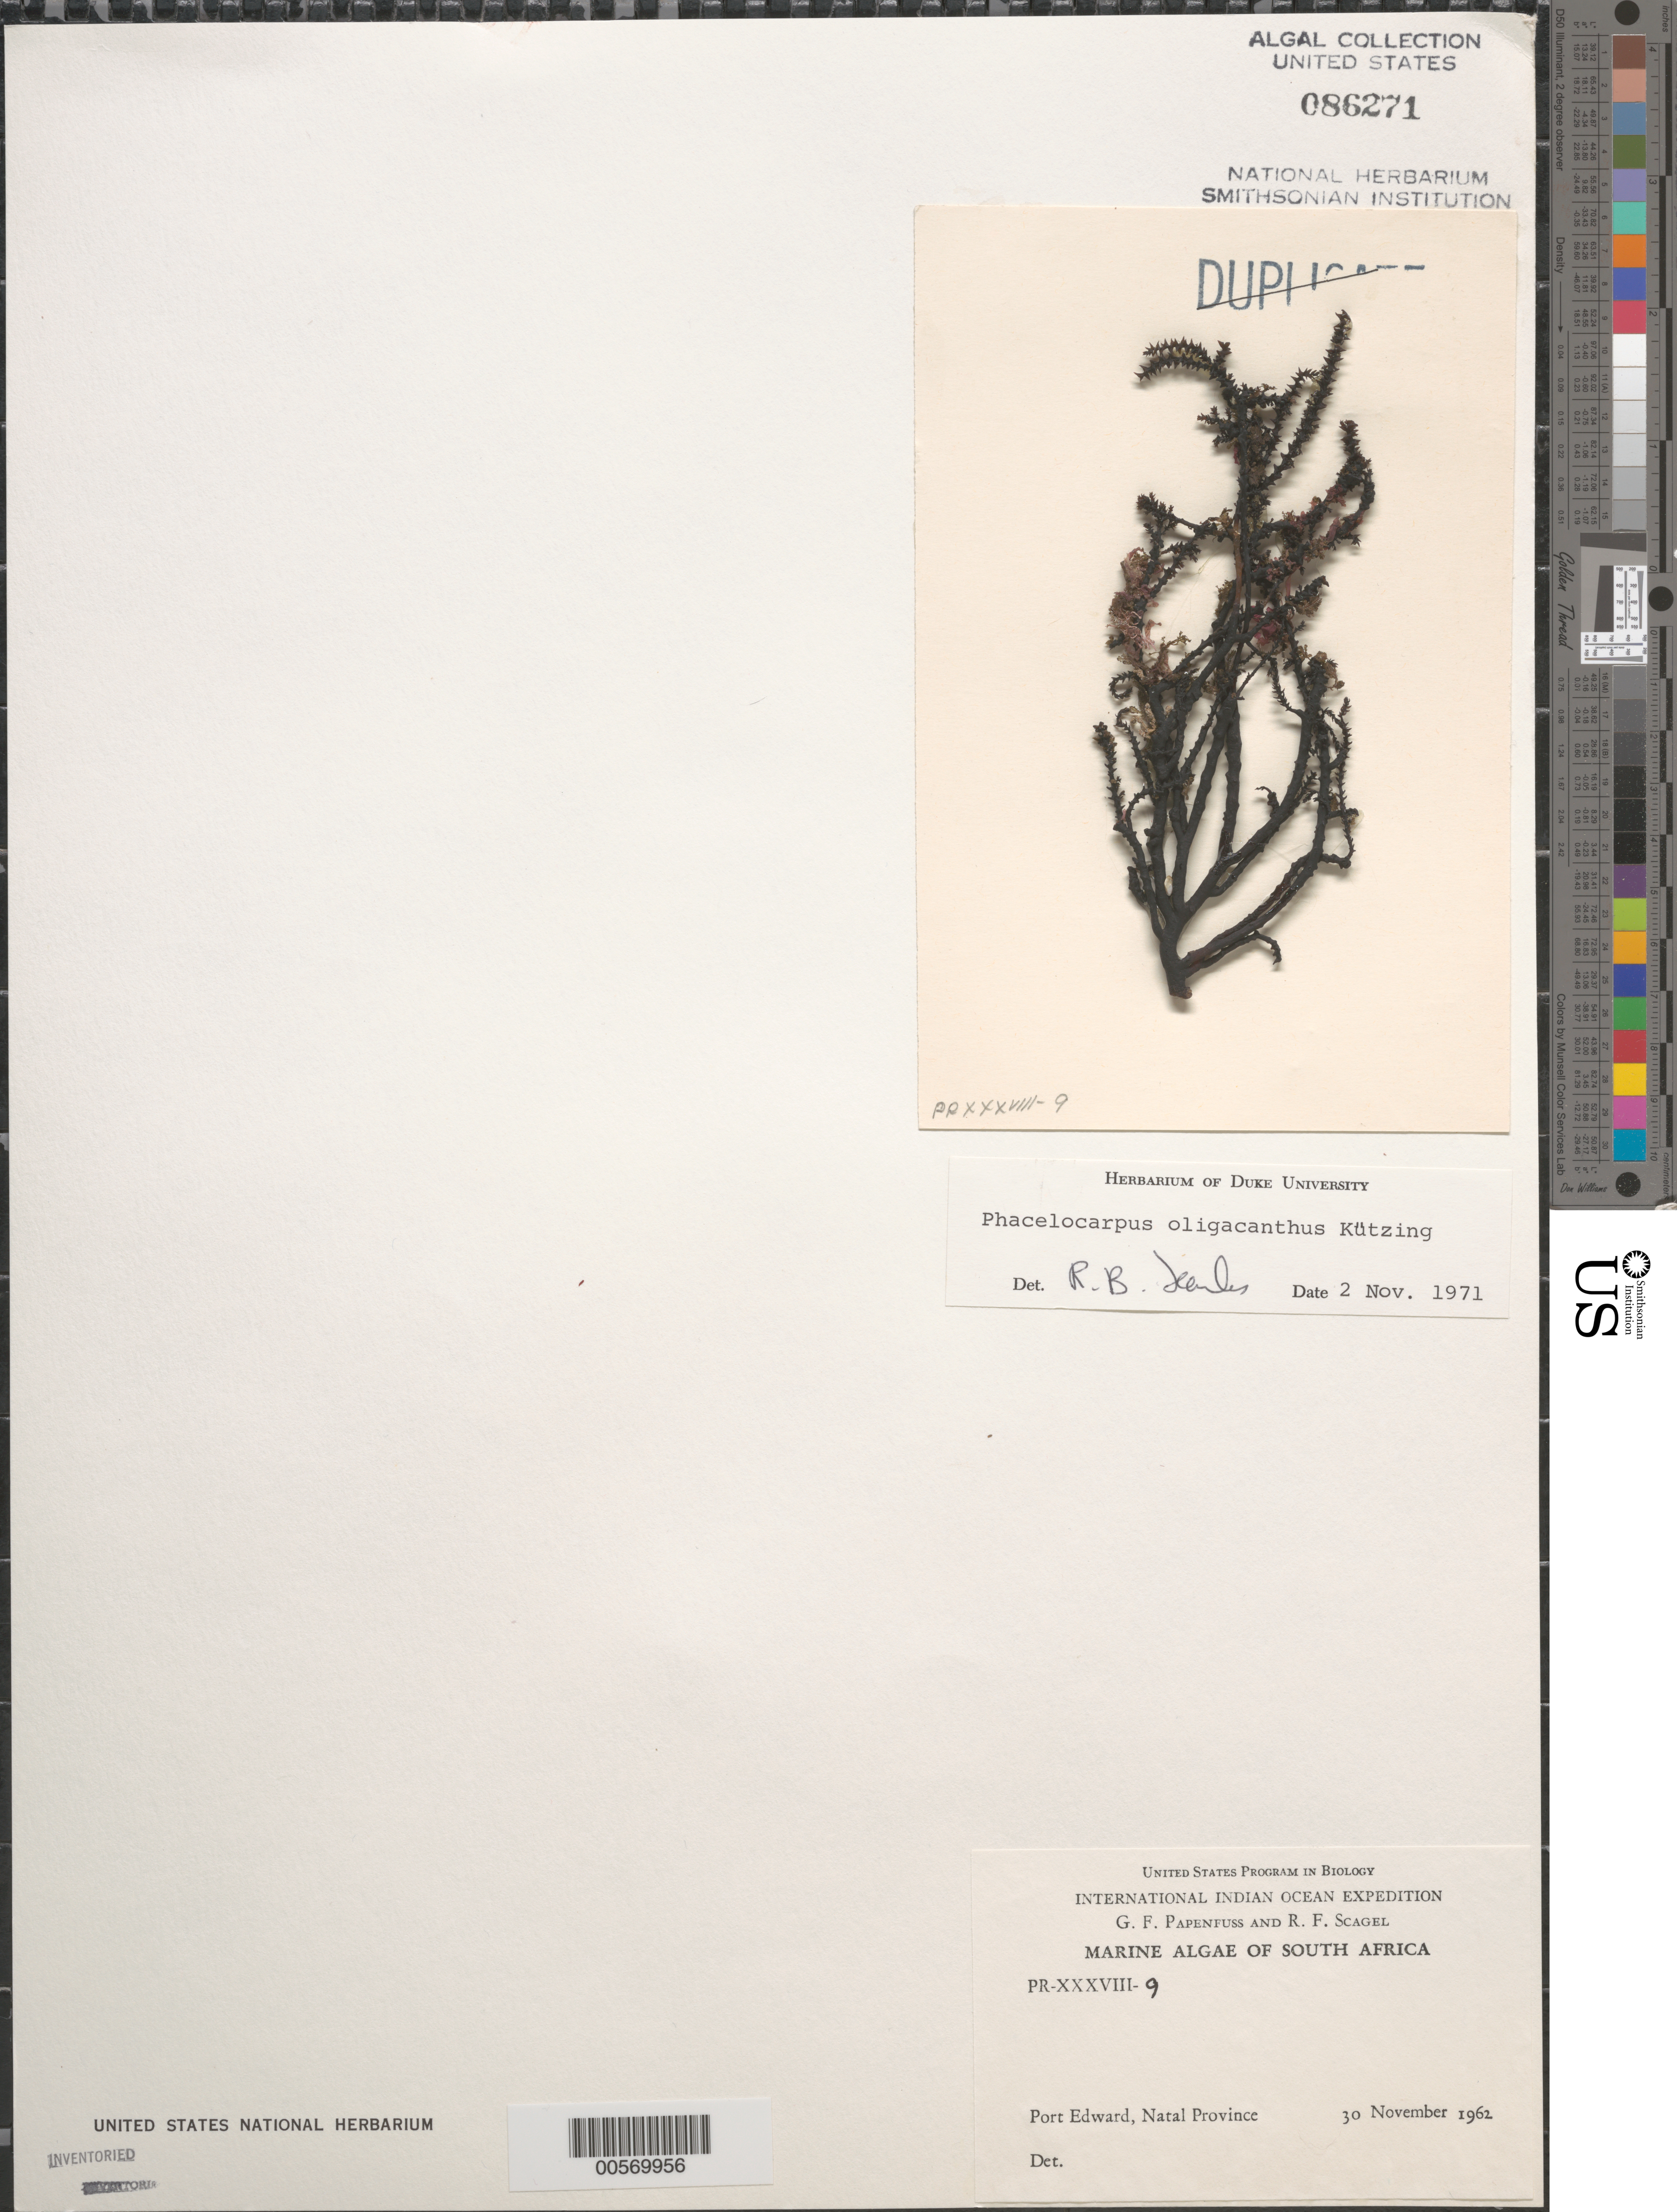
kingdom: Plantae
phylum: Rhodophyta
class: Florideophyceae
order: Gigartinales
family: Phacelocarpaceae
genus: Phacelocarpus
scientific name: Phacelocarpus oligacanthus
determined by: Searles, R. B.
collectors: G. Papenfuss & R. F. Scagel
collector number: PR-XXXVIII-9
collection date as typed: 30 Nov 1962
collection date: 1962-11-30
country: South Africa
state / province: KwaZulu-Natal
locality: Port Edward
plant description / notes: International Indian Ocean Expedition, 1962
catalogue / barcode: US 86271